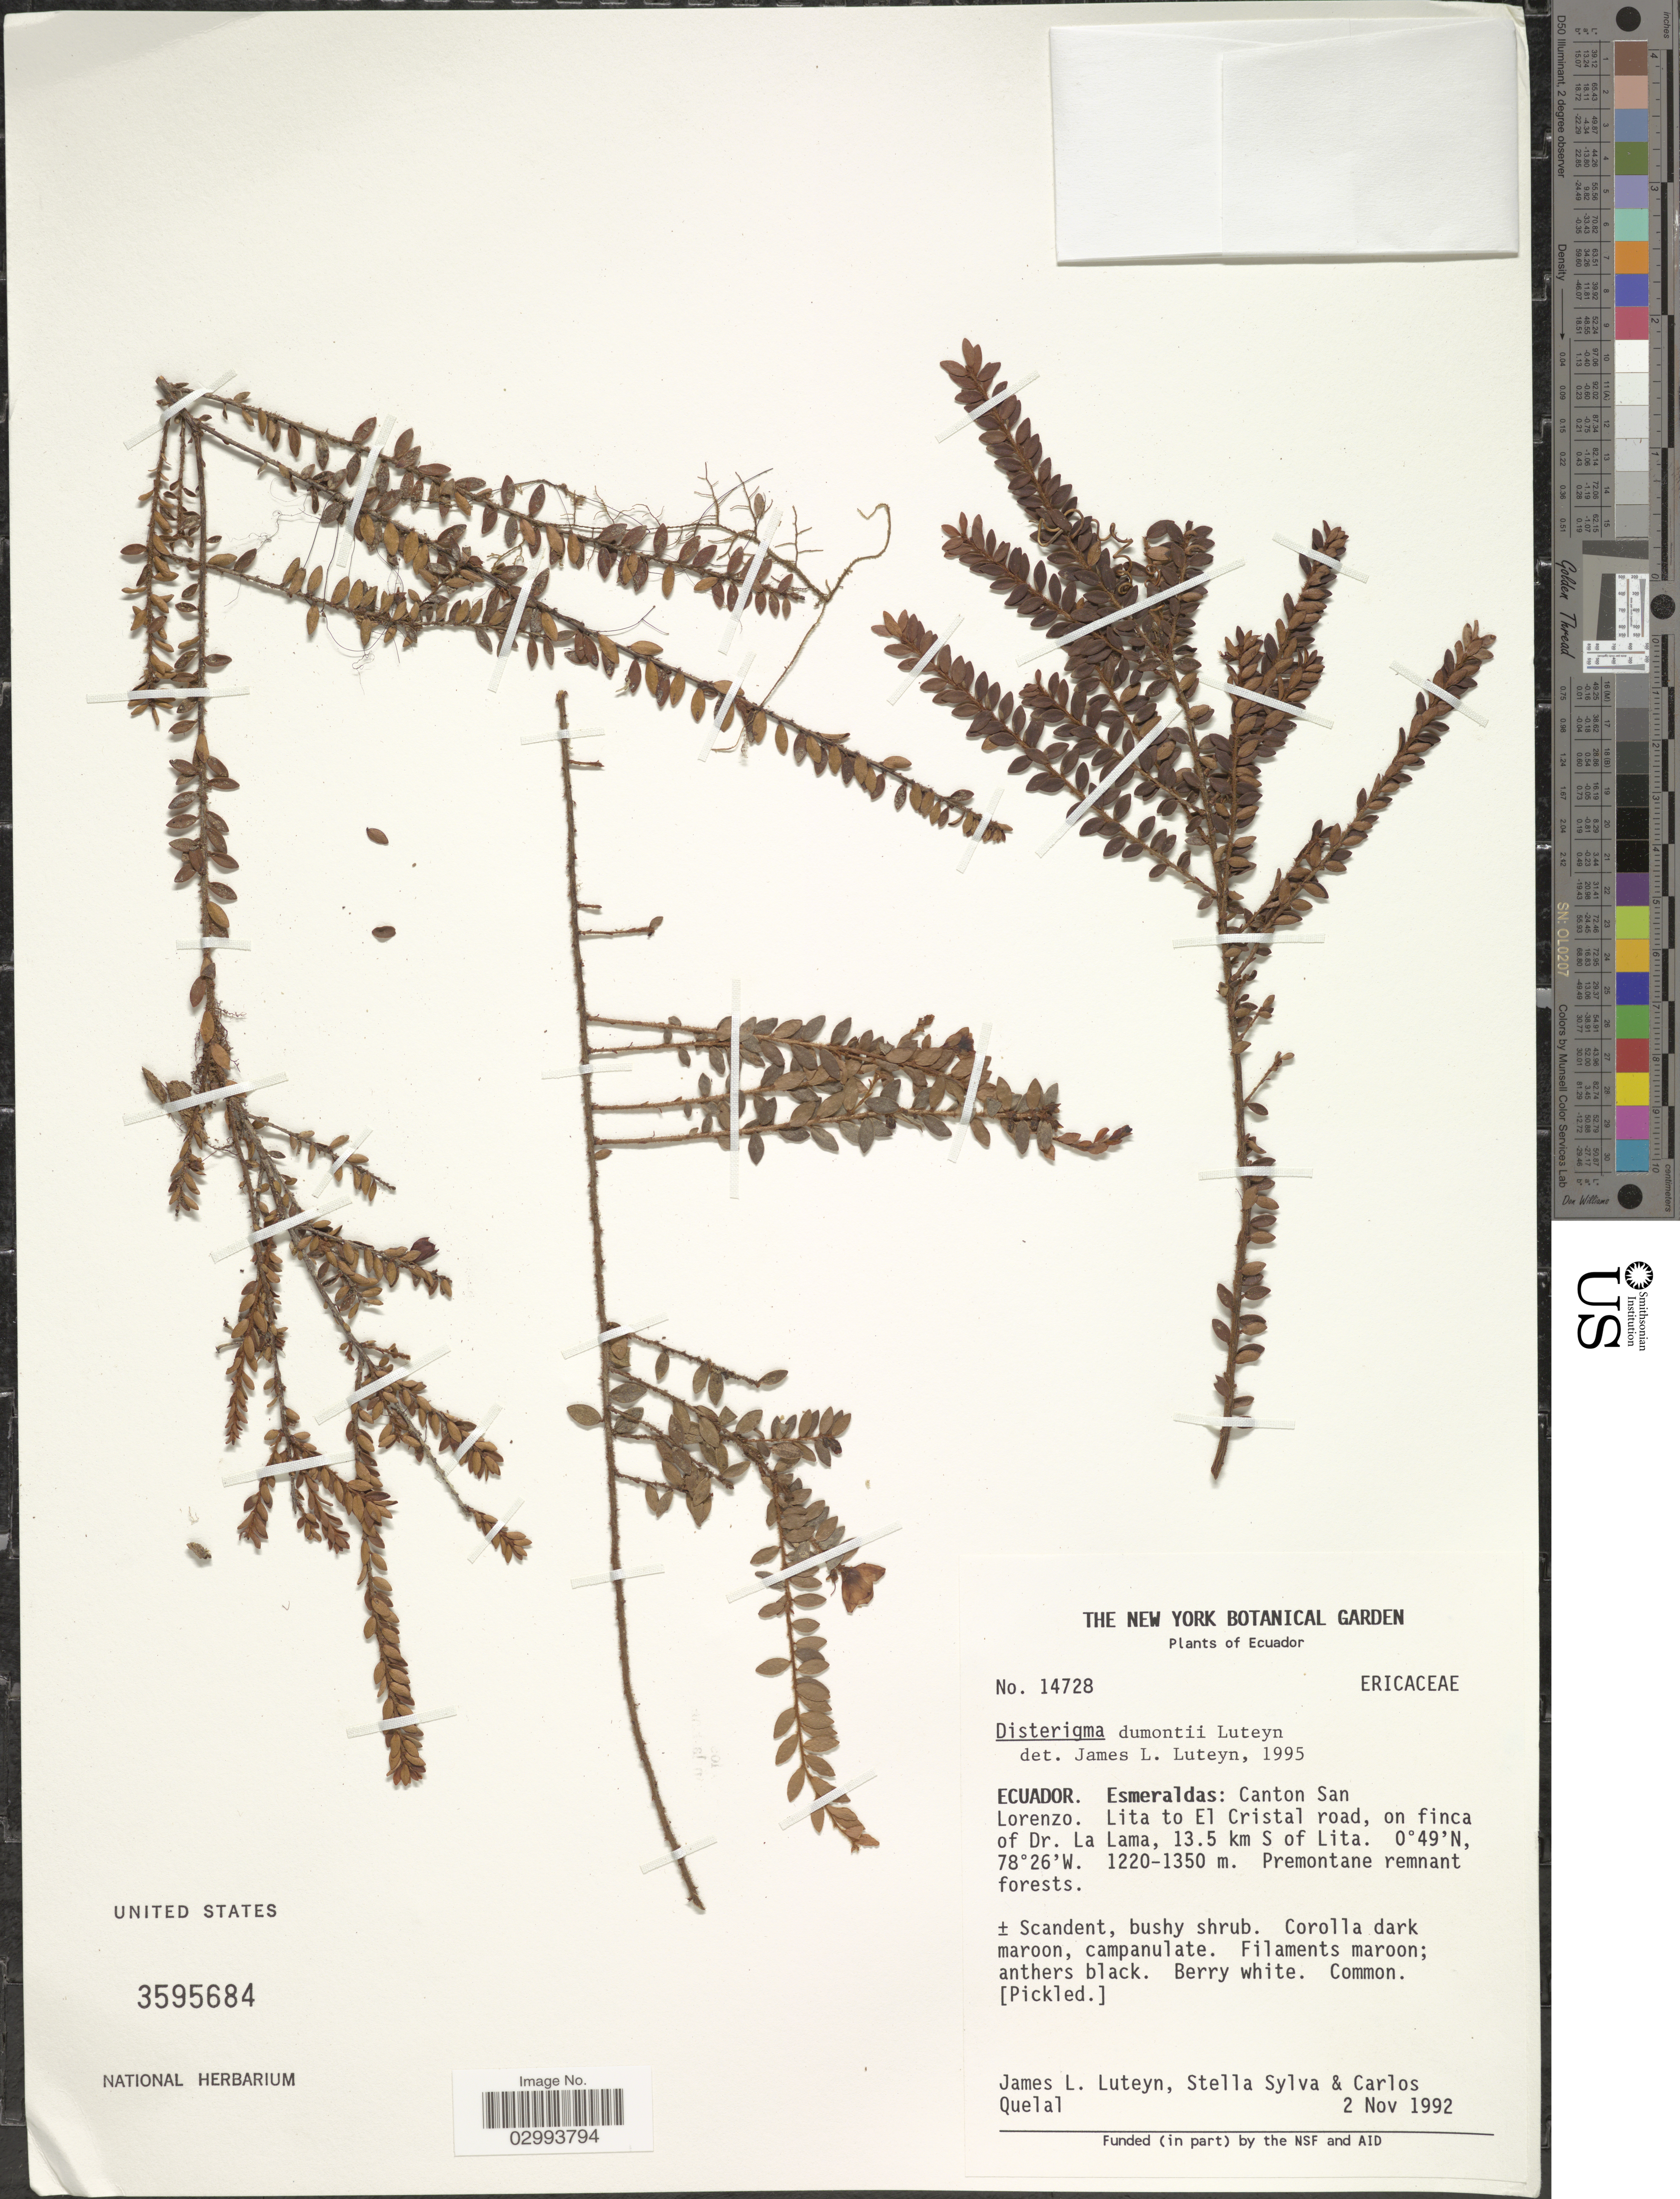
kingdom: Plantae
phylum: Tracheophyta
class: Magnoliopsida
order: Ericales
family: Ericaceae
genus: Disterigma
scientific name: Disterigma dumontii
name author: Luteyn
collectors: J. Luteyn, S. Sylva & C. Quelal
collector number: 14728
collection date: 1992-11-02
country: Ecuador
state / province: Esmeraldas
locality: Canton San Lorenzo, Lita to El Cristal road, on finca of Dr. La Lama, 13.5 km S of Lita.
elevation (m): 1220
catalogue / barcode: US 3595684